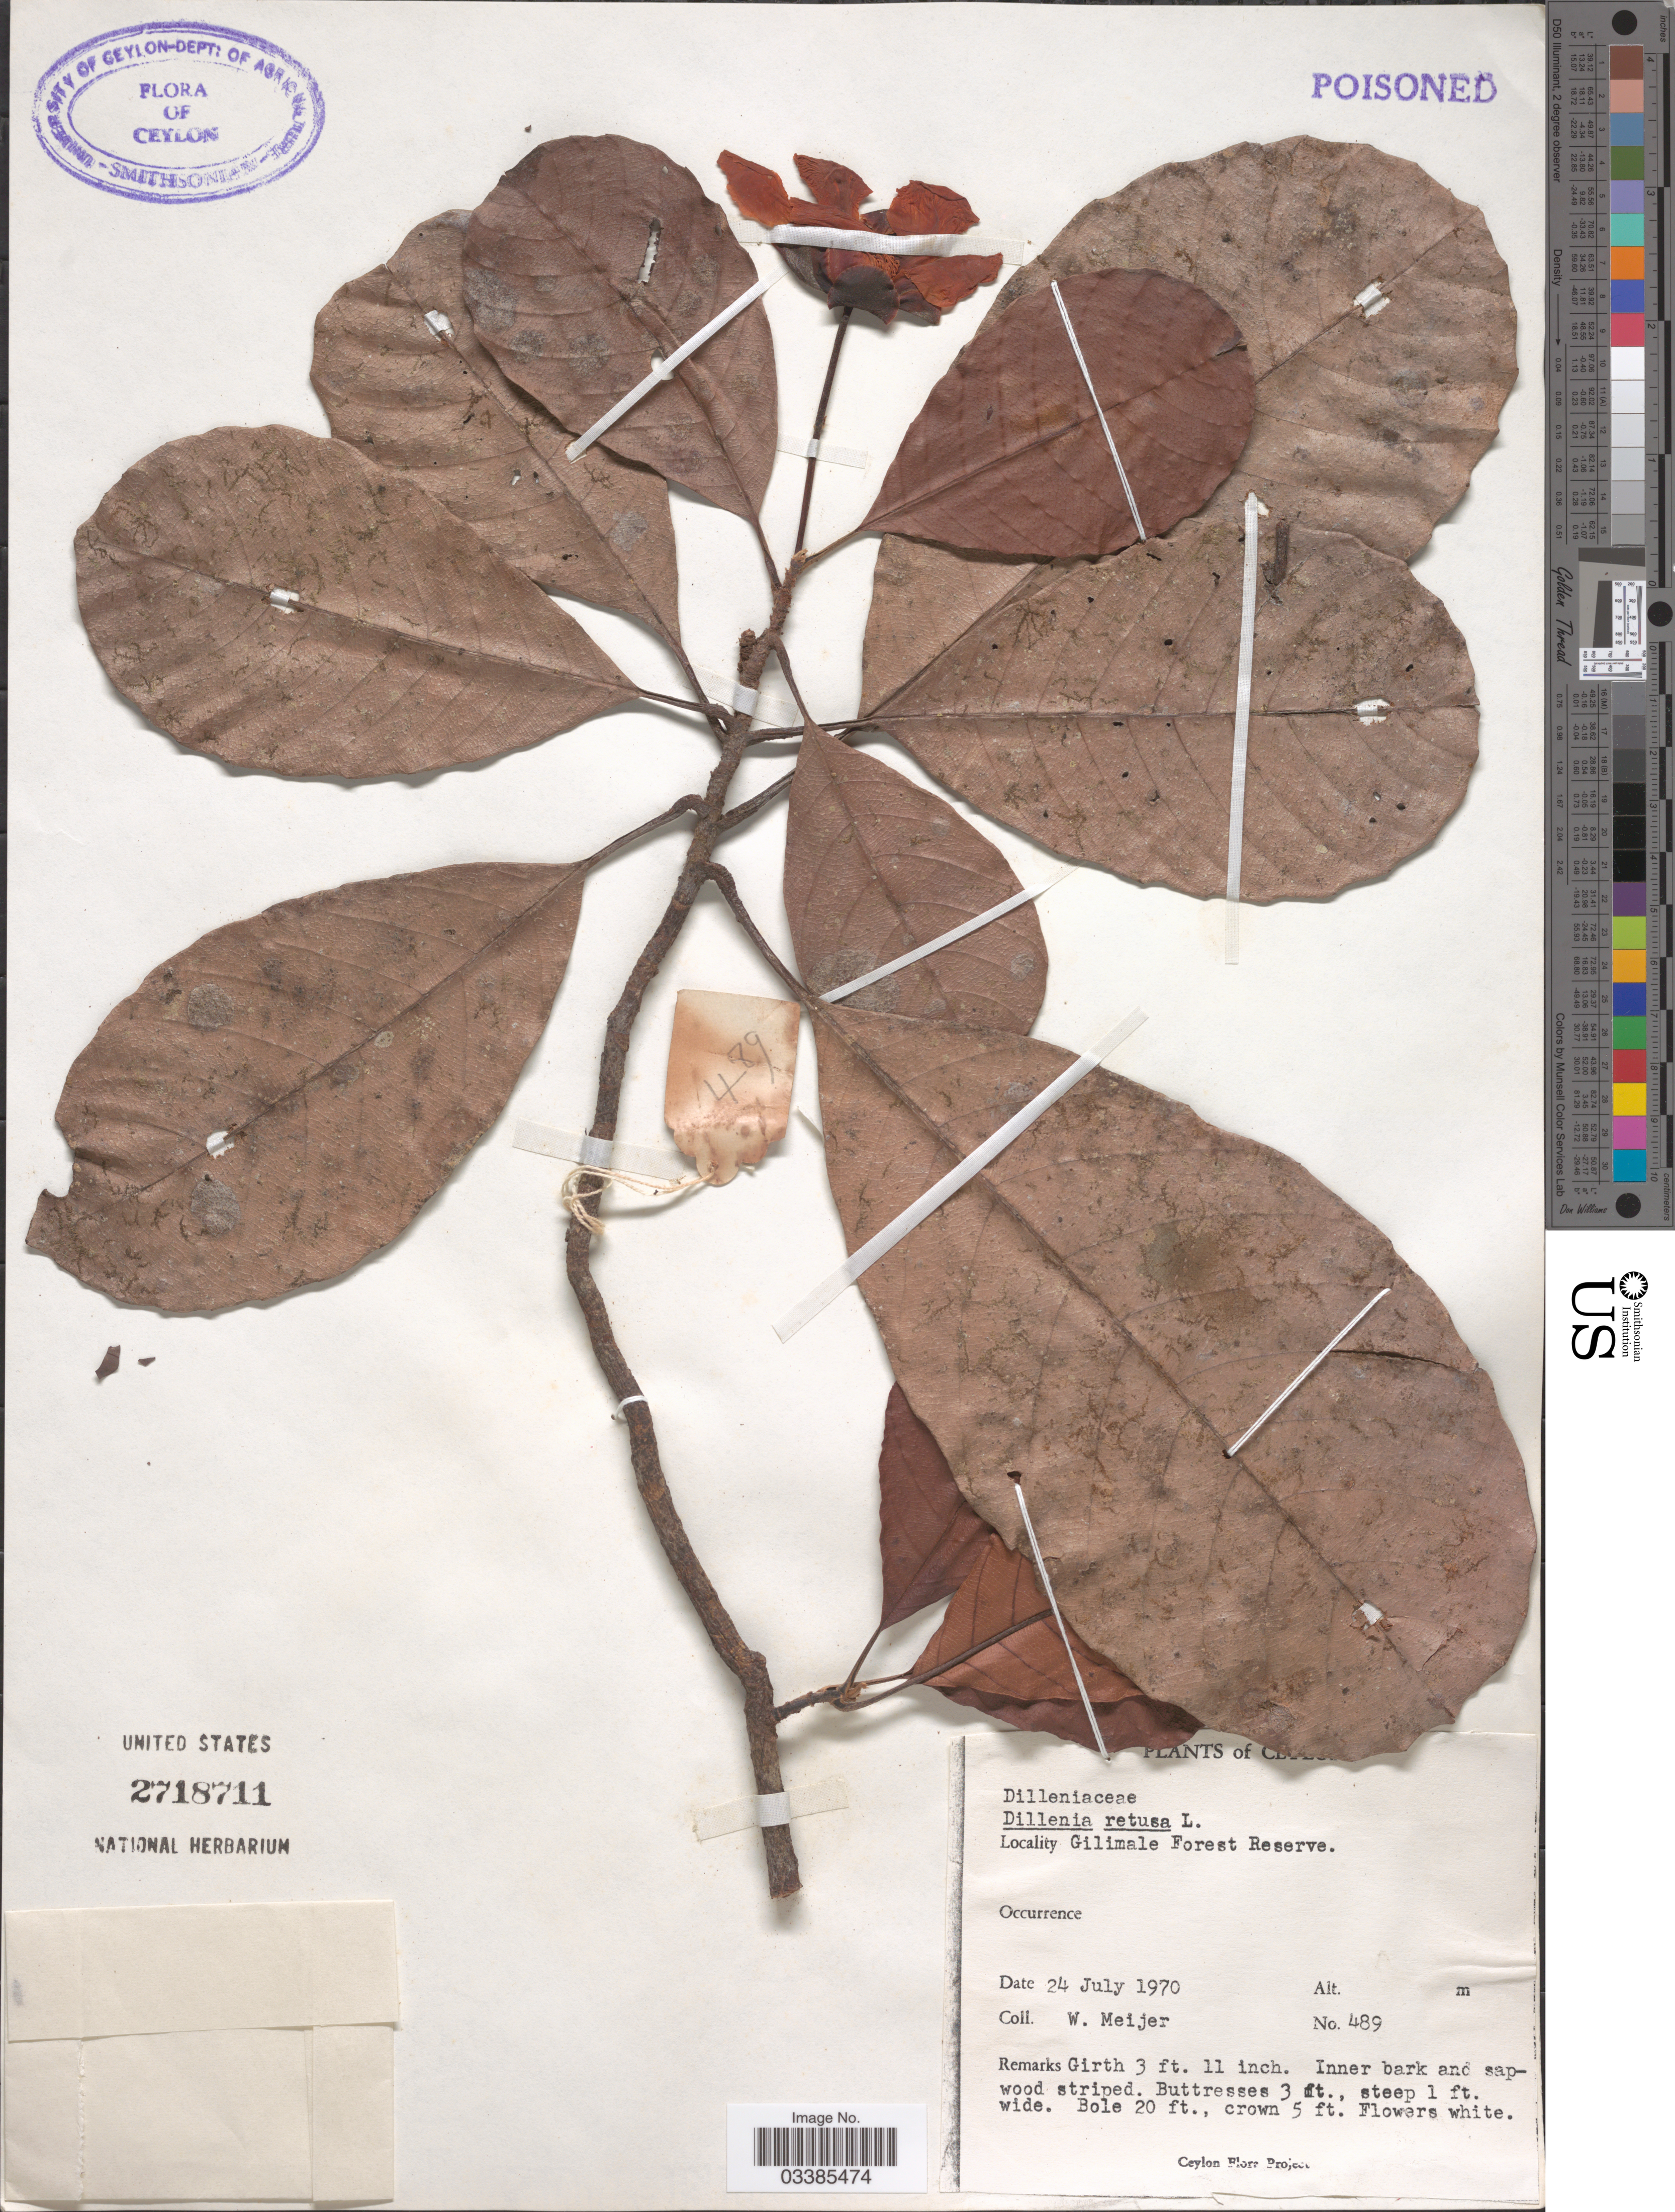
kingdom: Plantae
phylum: Tracheophyta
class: Magnoliopsida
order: Dilleniales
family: Dilleniaceae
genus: Dillenia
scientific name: Dillenia retusa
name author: Thunb.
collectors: W. Meijer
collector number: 489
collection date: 1970-07-24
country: Sri Lanka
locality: Ceylon. Gilimale Forest Reserve.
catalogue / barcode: US 2718711